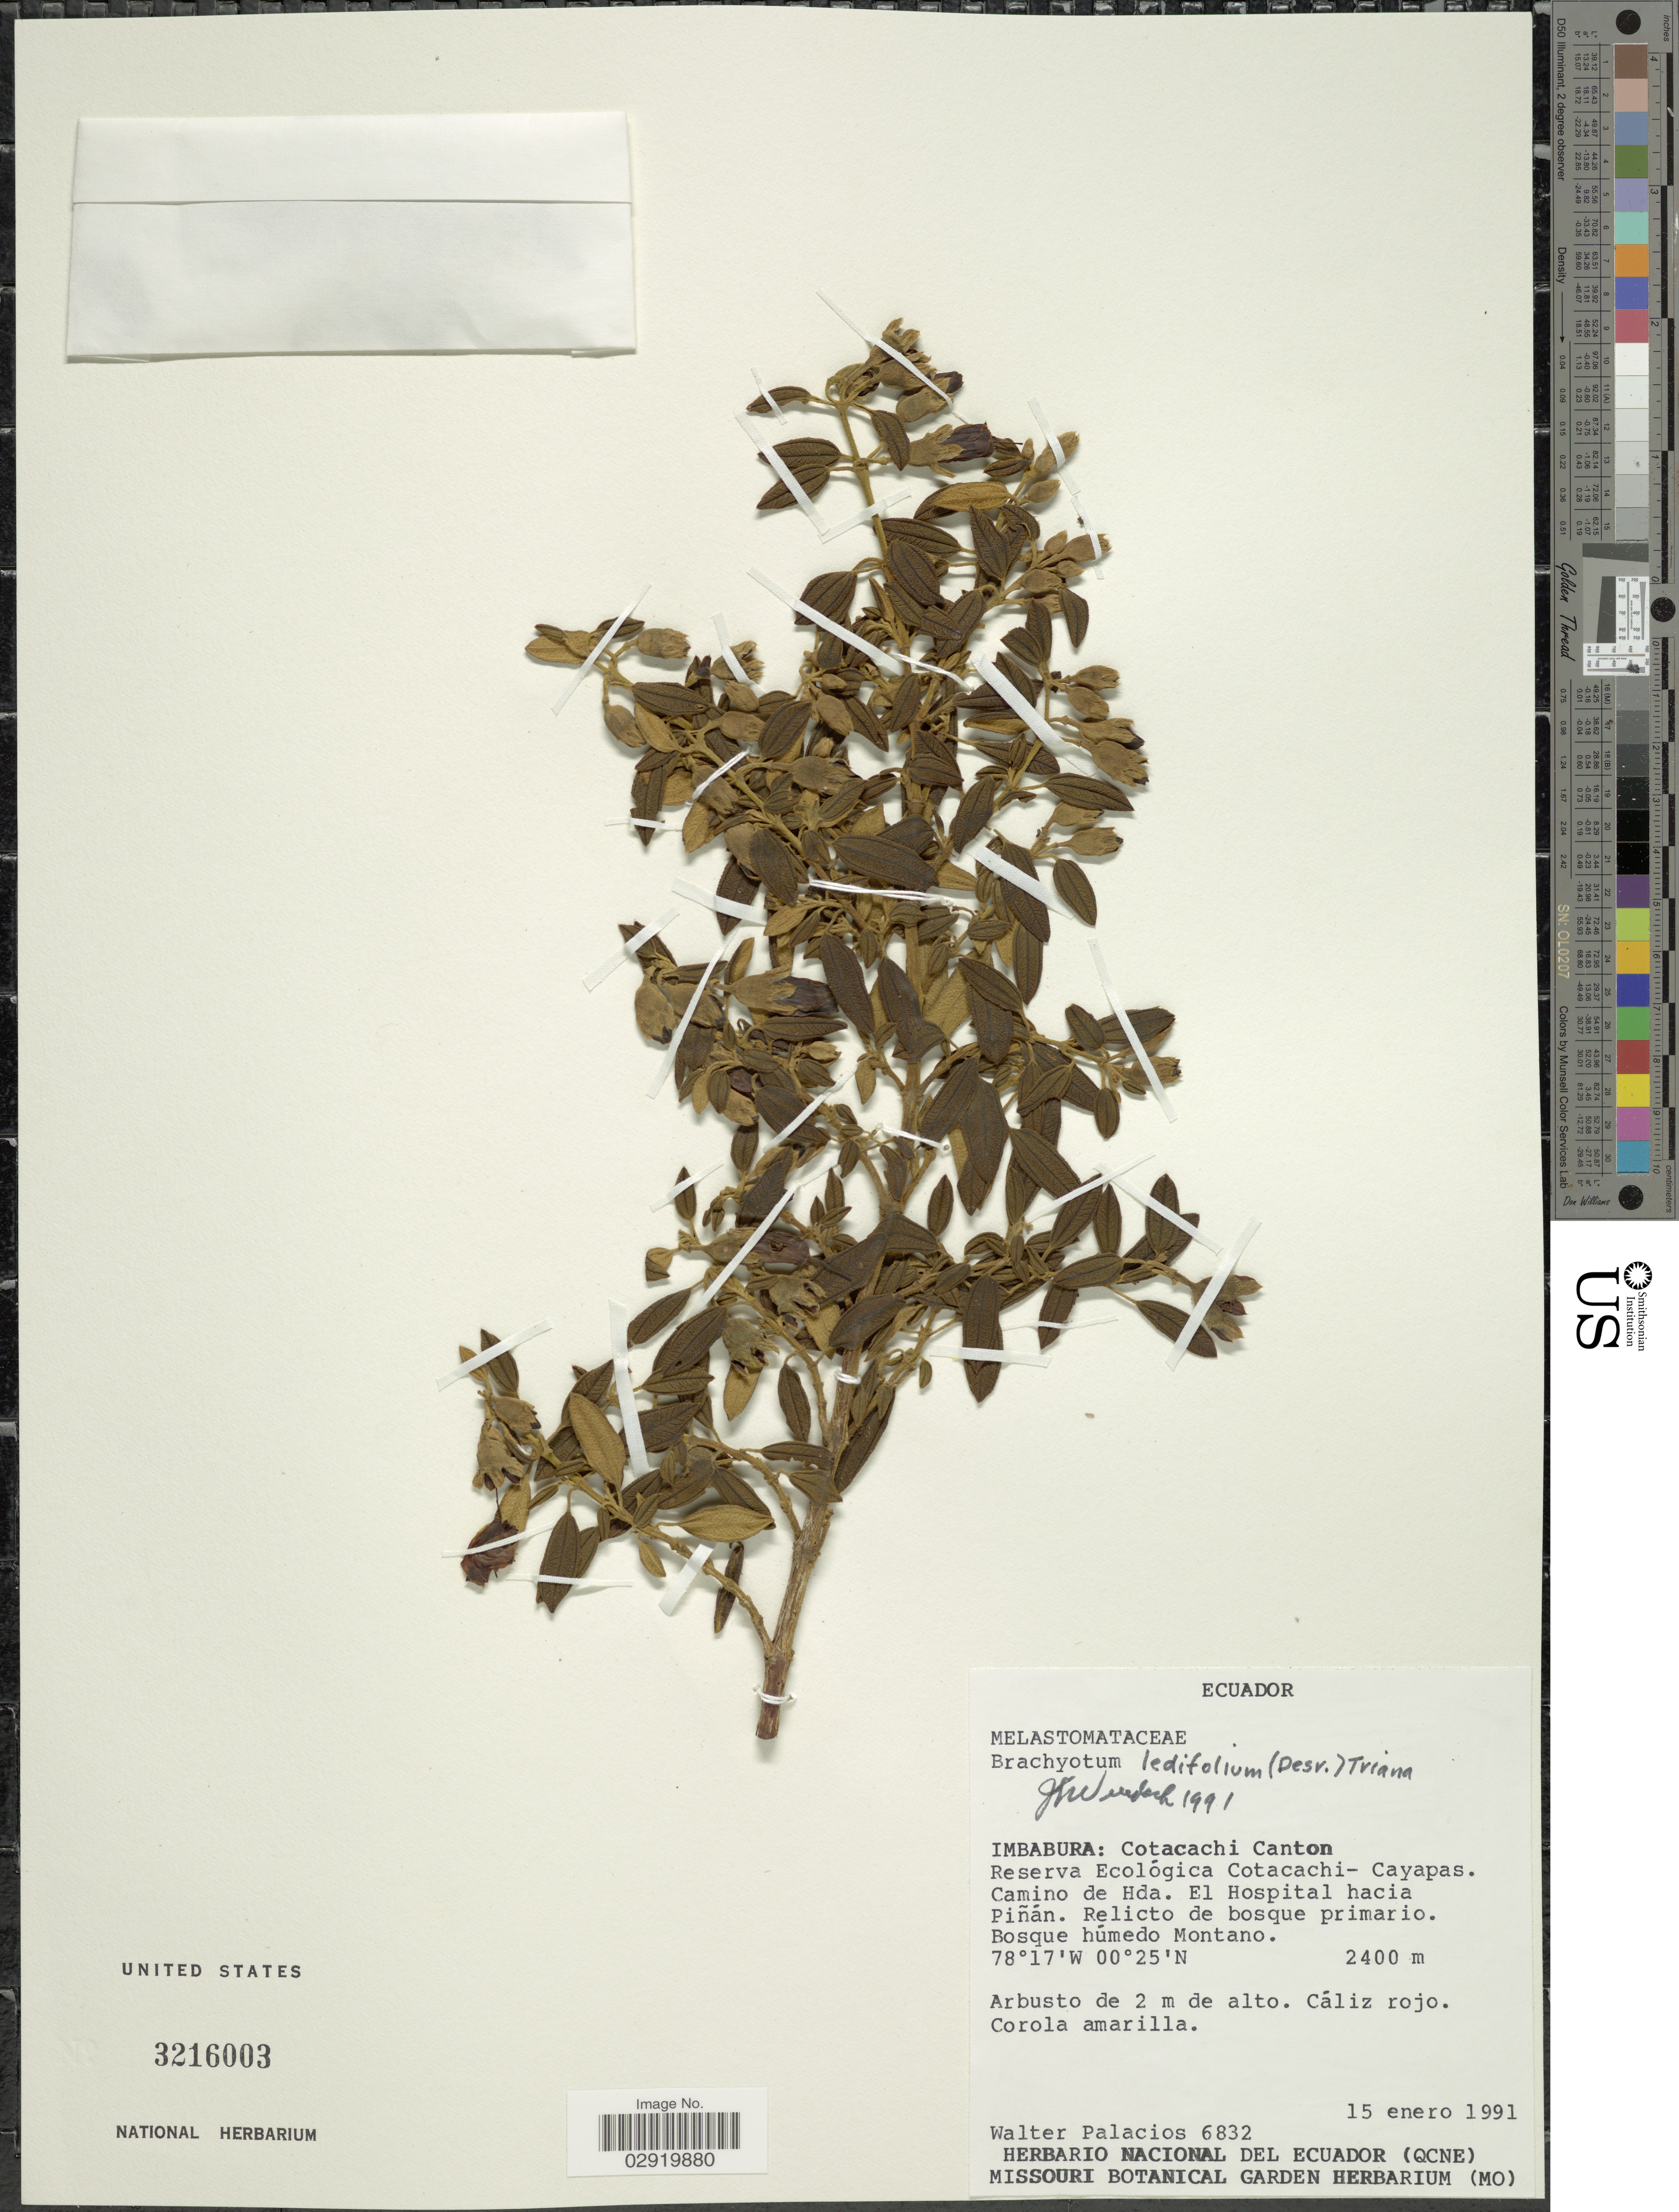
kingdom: Plantae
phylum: Tracheophyta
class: Magnoliopsida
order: Myrtales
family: Melastomataceae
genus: Brachyotum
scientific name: Brachyotum ledifolium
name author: (Desr.) Triana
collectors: W. Palacios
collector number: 6832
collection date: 1991-01-15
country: Ecuador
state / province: Imbabura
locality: Cotacachi Canton. Reserva Ecológica Cotacachi - Cayapas. Camino de Hda. El Hospital hacia Piñán.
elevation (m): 2400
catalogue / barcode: US 3216003